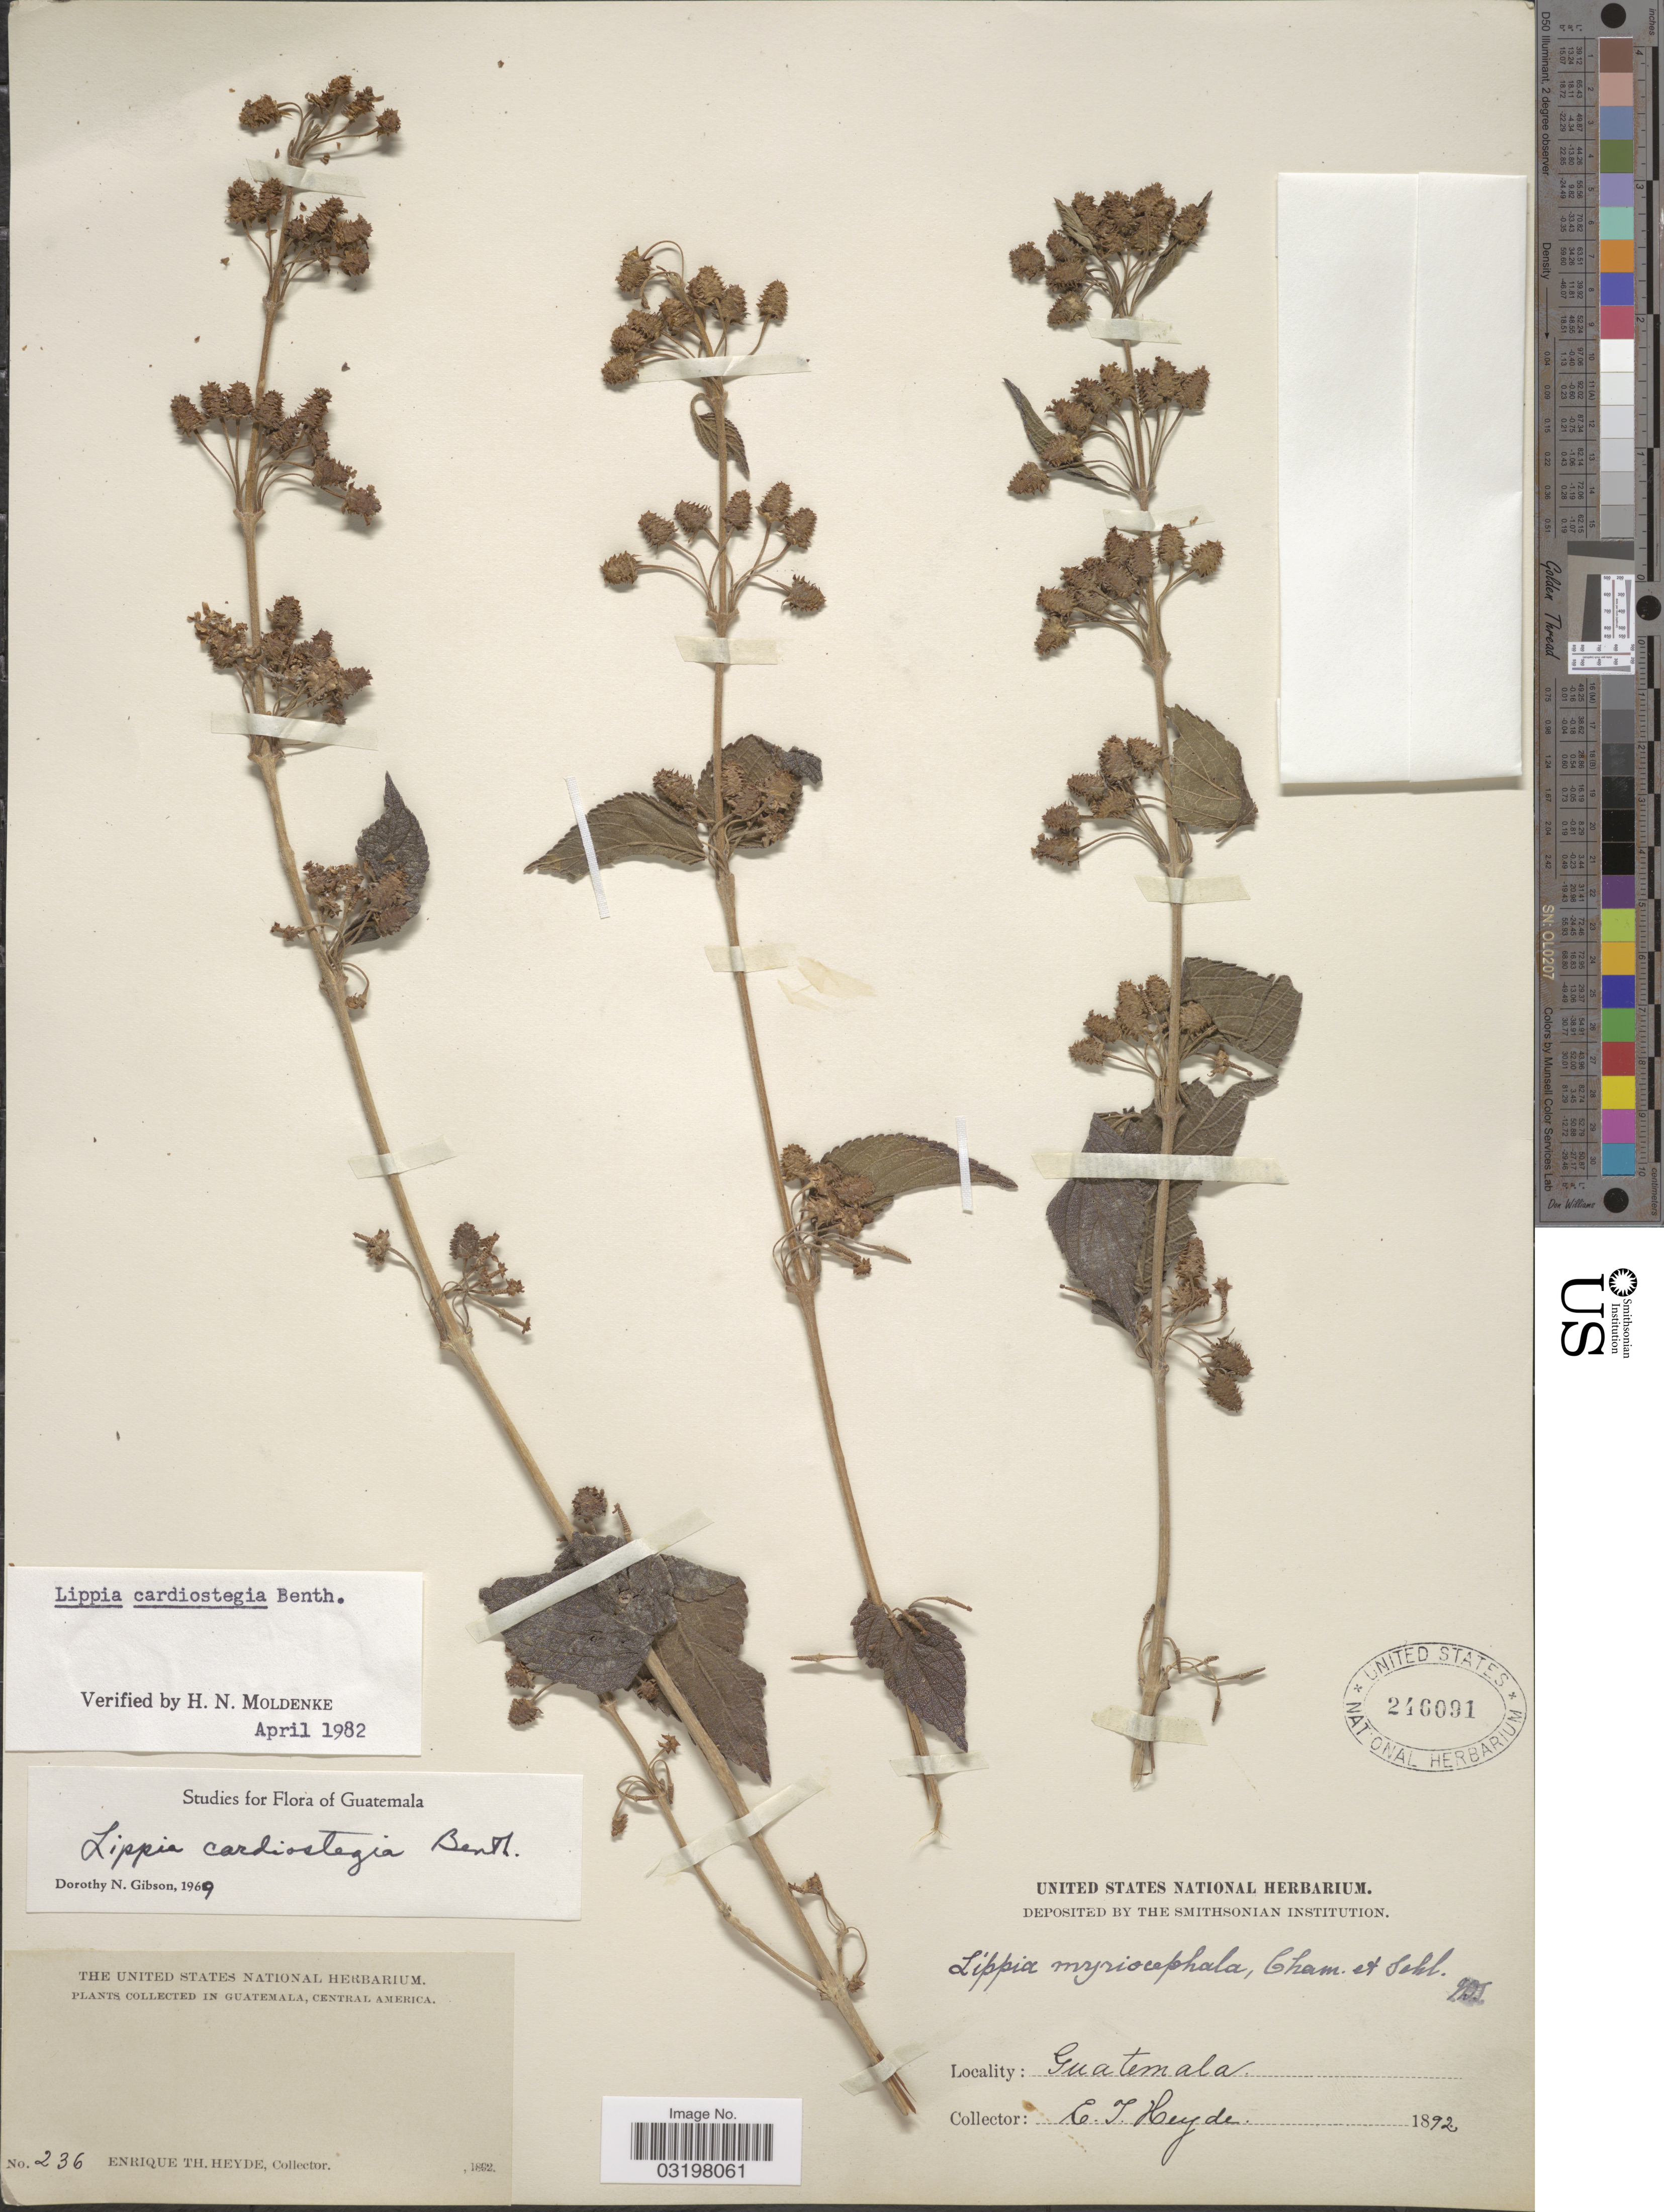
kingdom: Plantae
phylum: Tracheophyta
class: Magnoliopsida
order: Lamiales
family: Verbenaceae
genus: Lippia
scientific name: Lippia cardiostegia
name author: Benth.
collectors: E. T. Heyde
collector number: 236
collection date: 1892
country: Guatemala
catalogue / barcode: US 246091